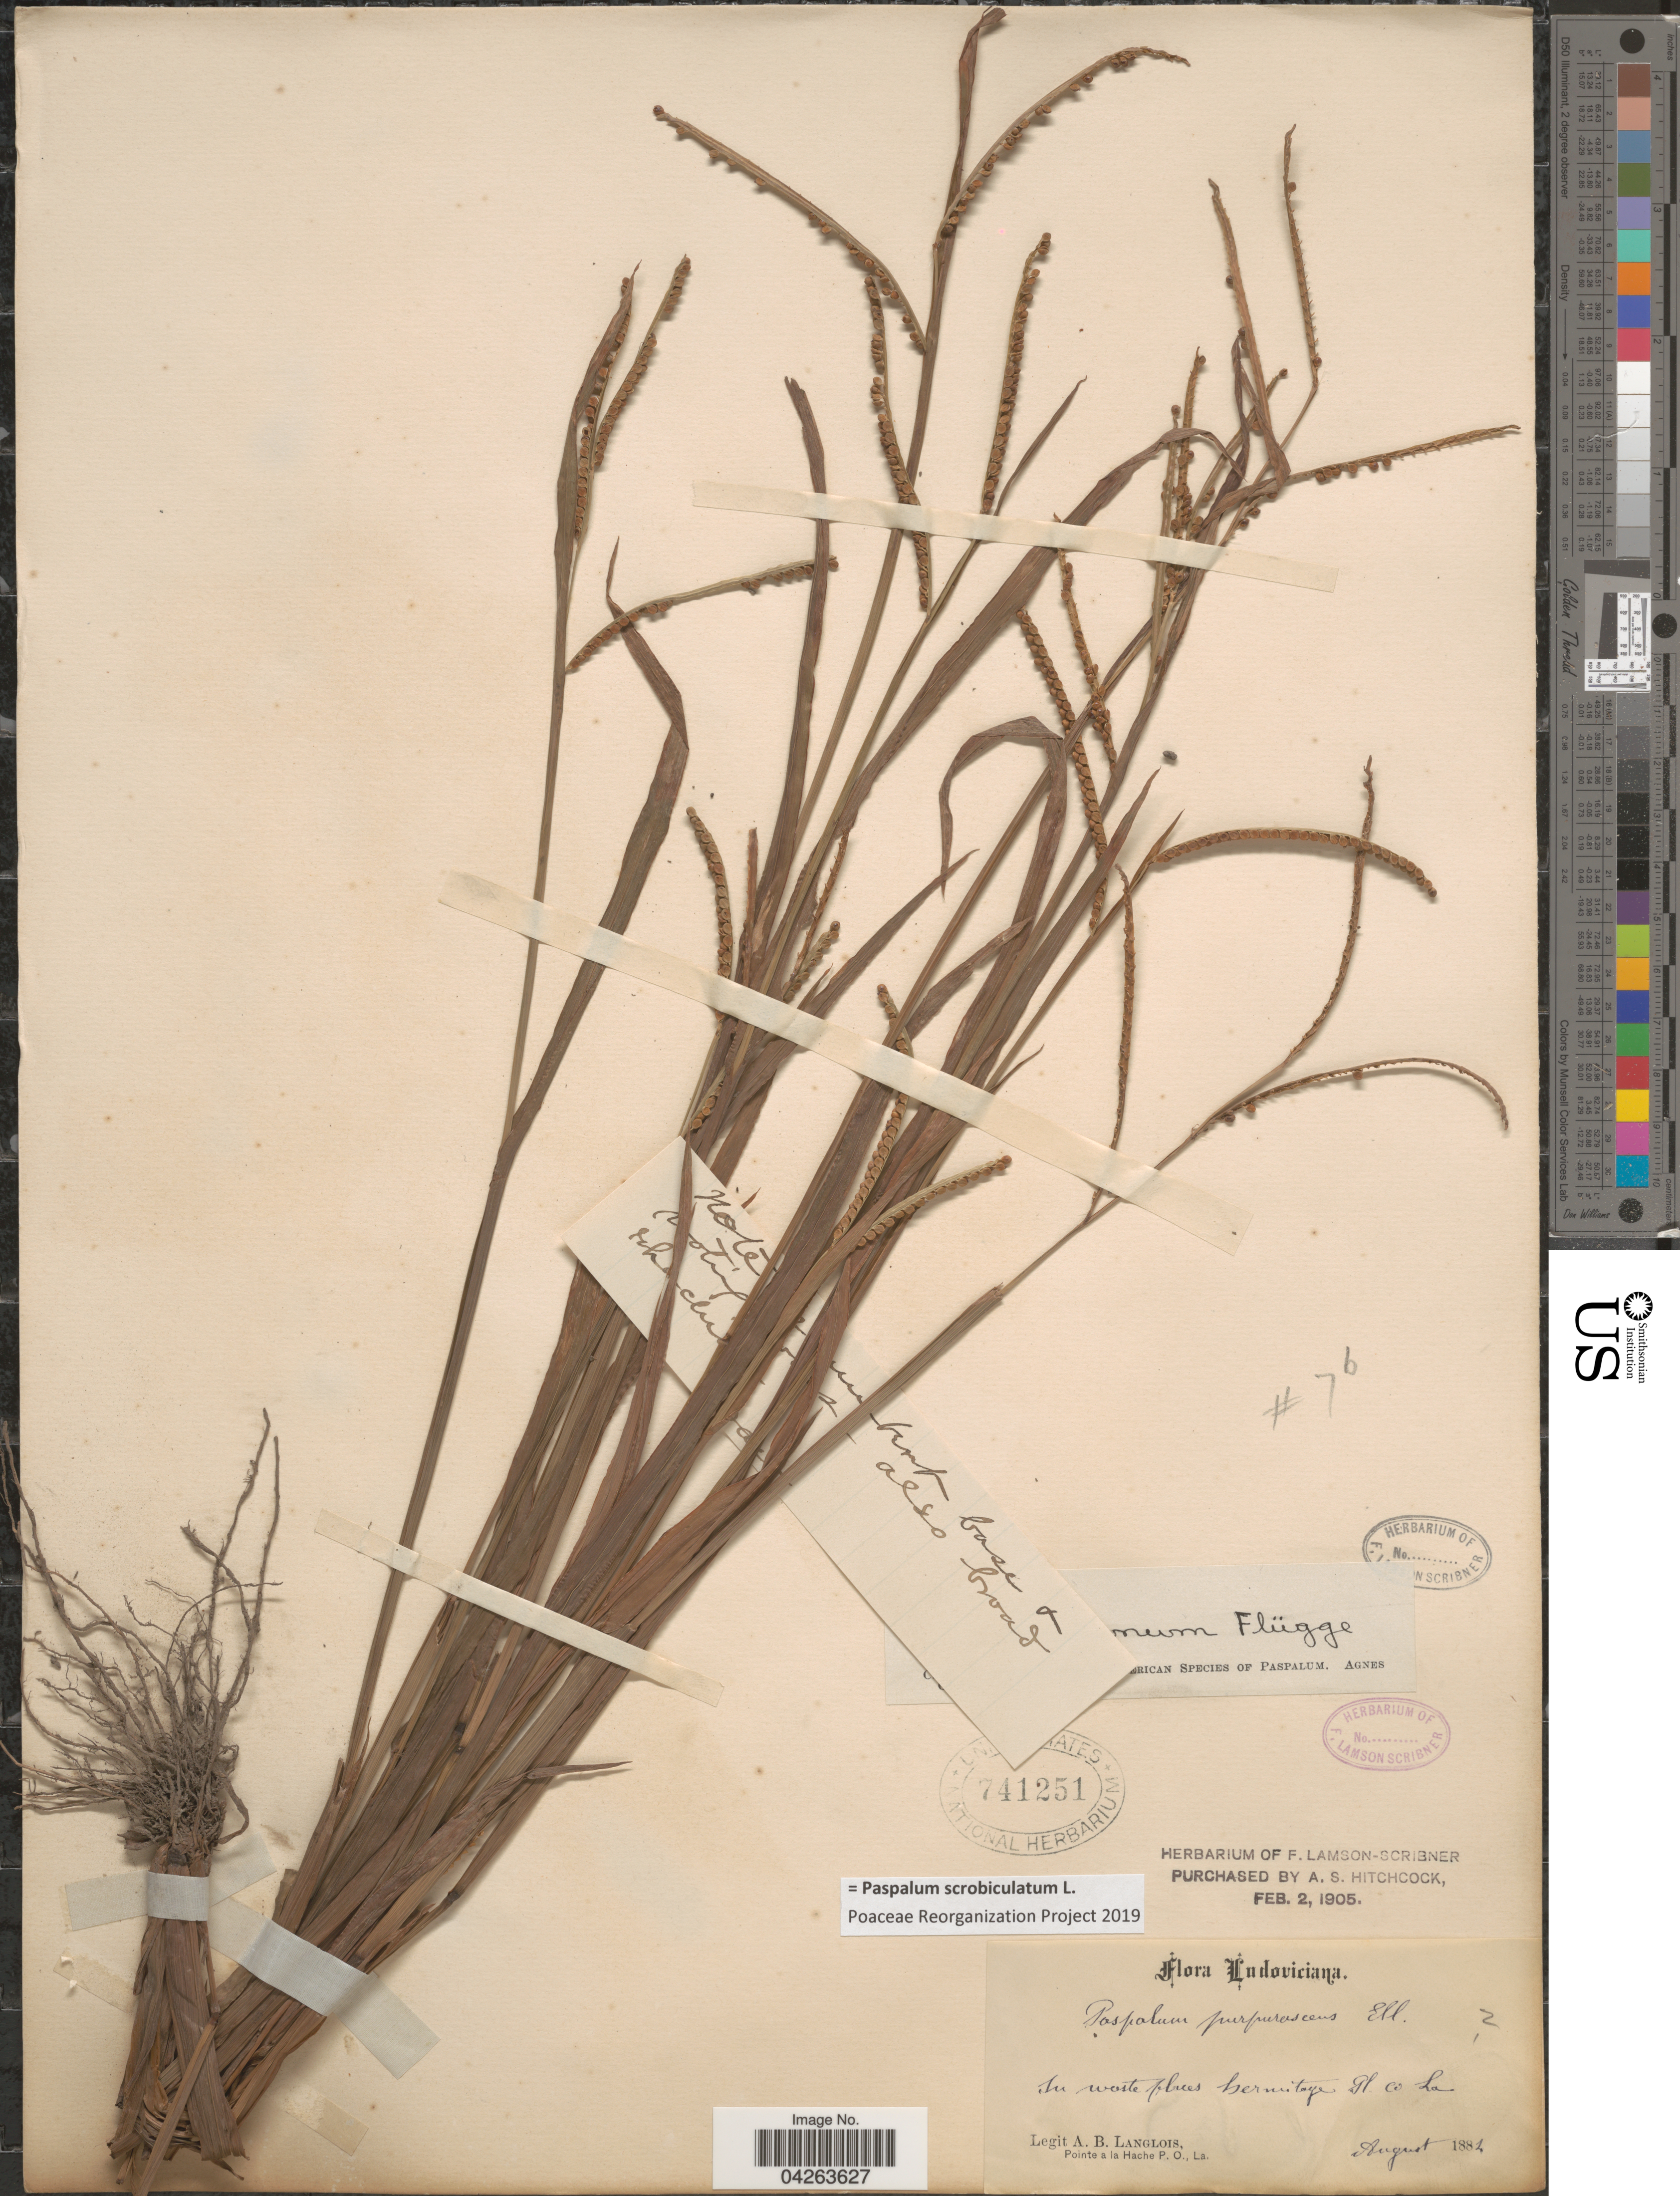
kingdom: Plantae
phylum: Tracheophyta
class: Liliopsida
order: Poales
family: Poaceae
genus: Paspalum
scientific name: Paspalum scrobiculatum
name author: L.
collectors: A. Langlois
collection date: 1882-08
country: United States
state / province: Louisiana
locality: In waste places hermitage Pl. Co.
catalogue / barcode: US 741251